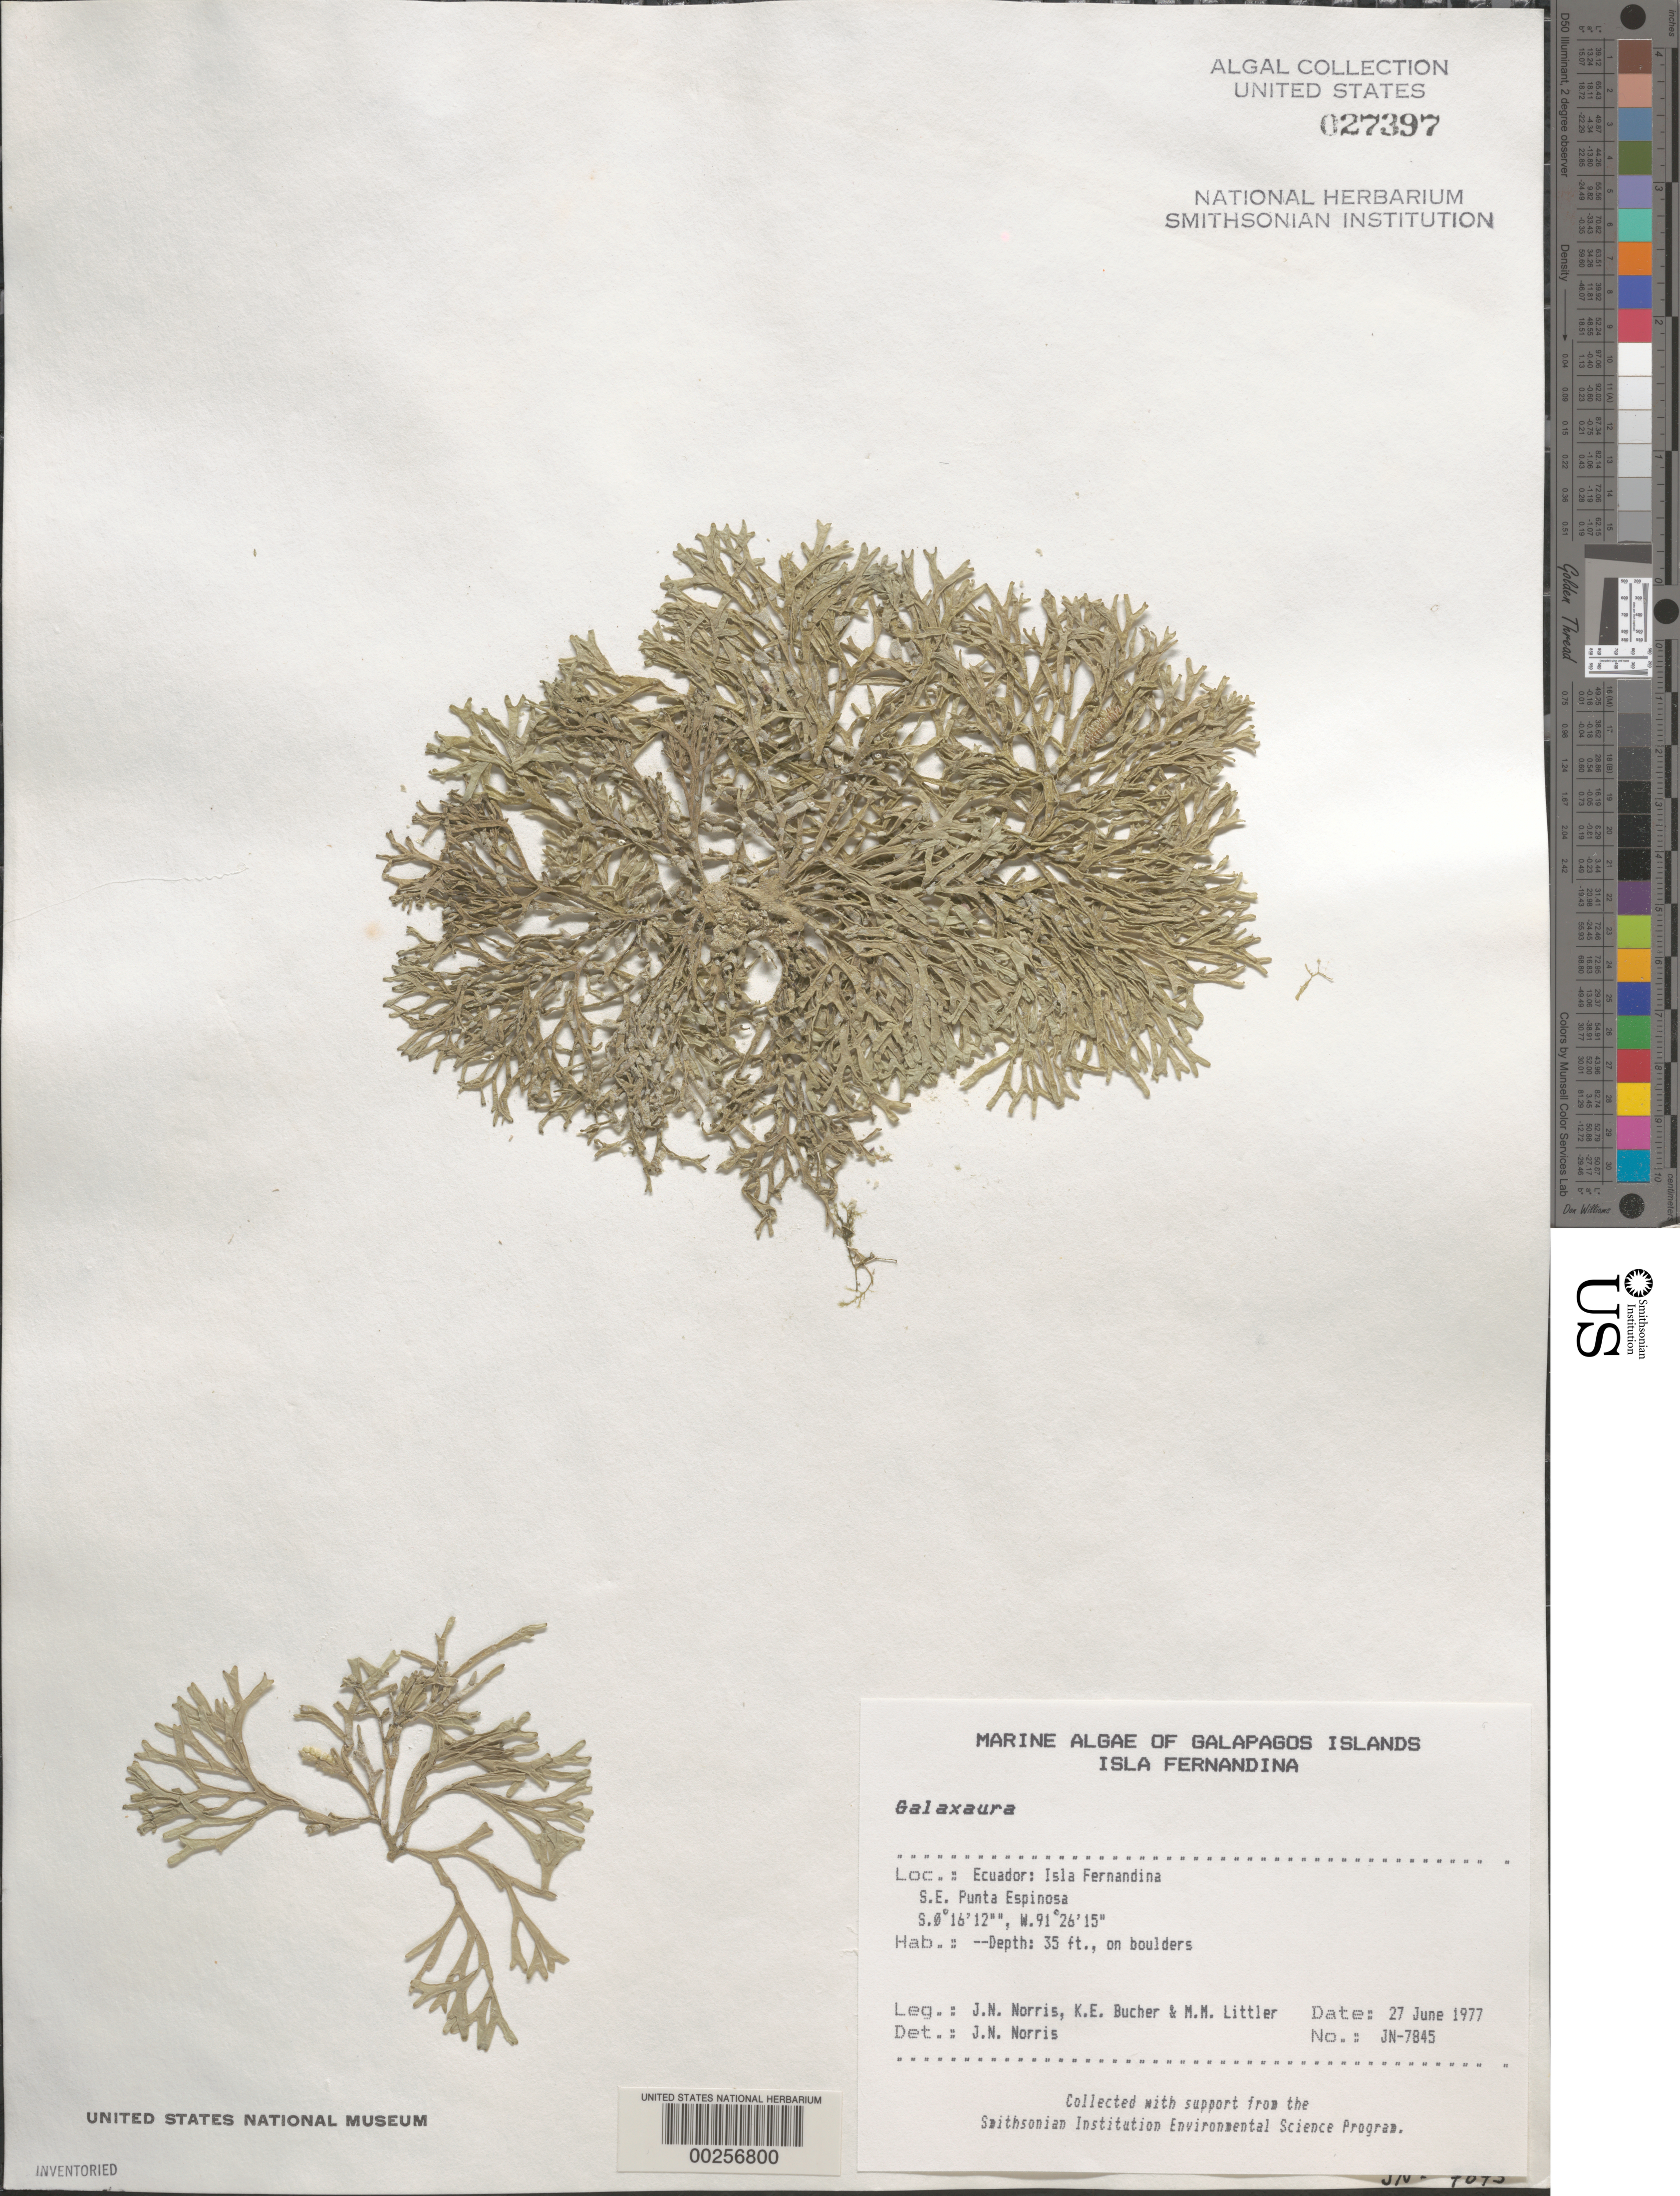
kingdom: Plantae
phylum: Rhodophyta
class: Florideophyceae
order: Nemaliales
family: Galaxauraceae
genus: Galaxaura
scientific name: Galaxaura sp.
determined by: Norris, James N.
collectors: J. N. Norris, K. E. Bucher & M. M. Littler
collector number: JN-7845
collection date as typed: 27 Jun 1977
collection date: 1977-06-27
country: Ecuador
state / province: Colón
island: Fernandina [Narborough]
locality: Punta Espinosa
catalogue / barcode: US 27397